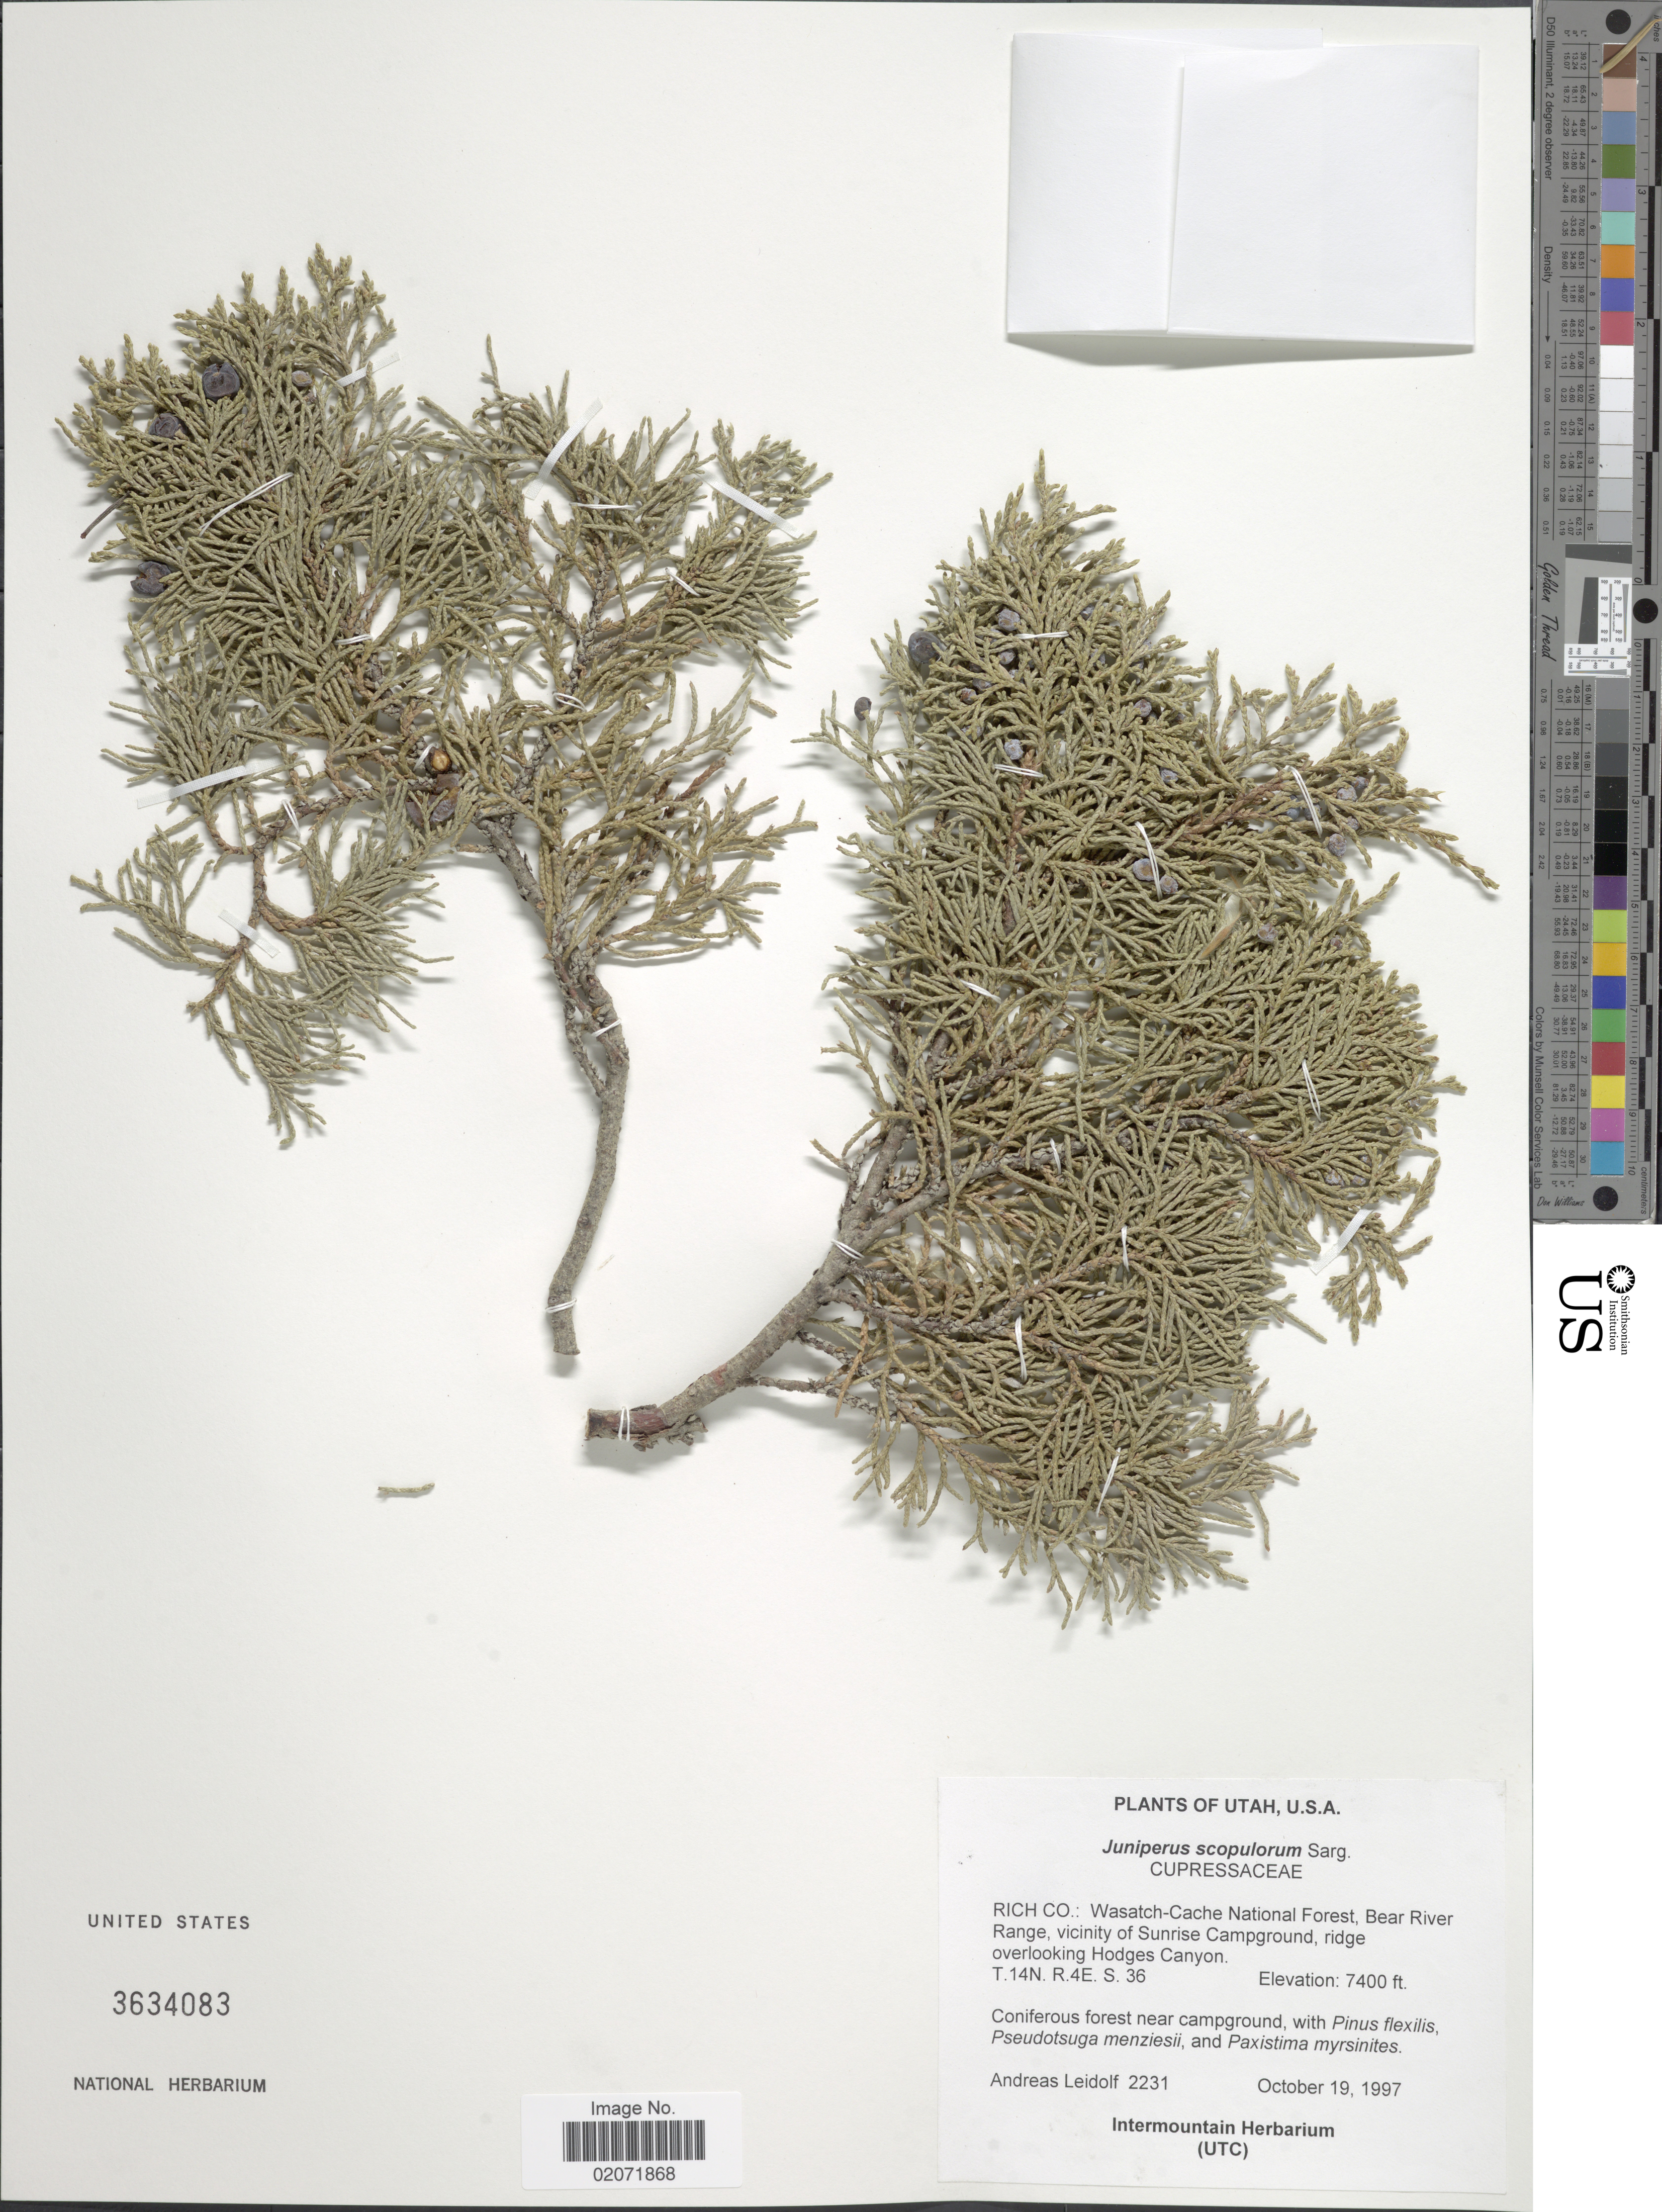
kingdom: Plantae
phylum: Tracheophyta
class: Pinopsida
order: Pinales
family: Cupressaceae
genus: Juniperus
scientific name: Juniperus scopulorum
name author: Sarg.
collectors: A. Leidolf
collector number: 2231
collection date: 1997-10-19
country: United States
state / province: Utah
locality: Rich Co: Wasatch-Cache National Forest, Bear River Range, vicinity of Sunrise Campground, ridge overlooking Hodges Canyon T.14N. R.4E S. 36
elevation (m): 2256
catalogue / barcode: US 3634083